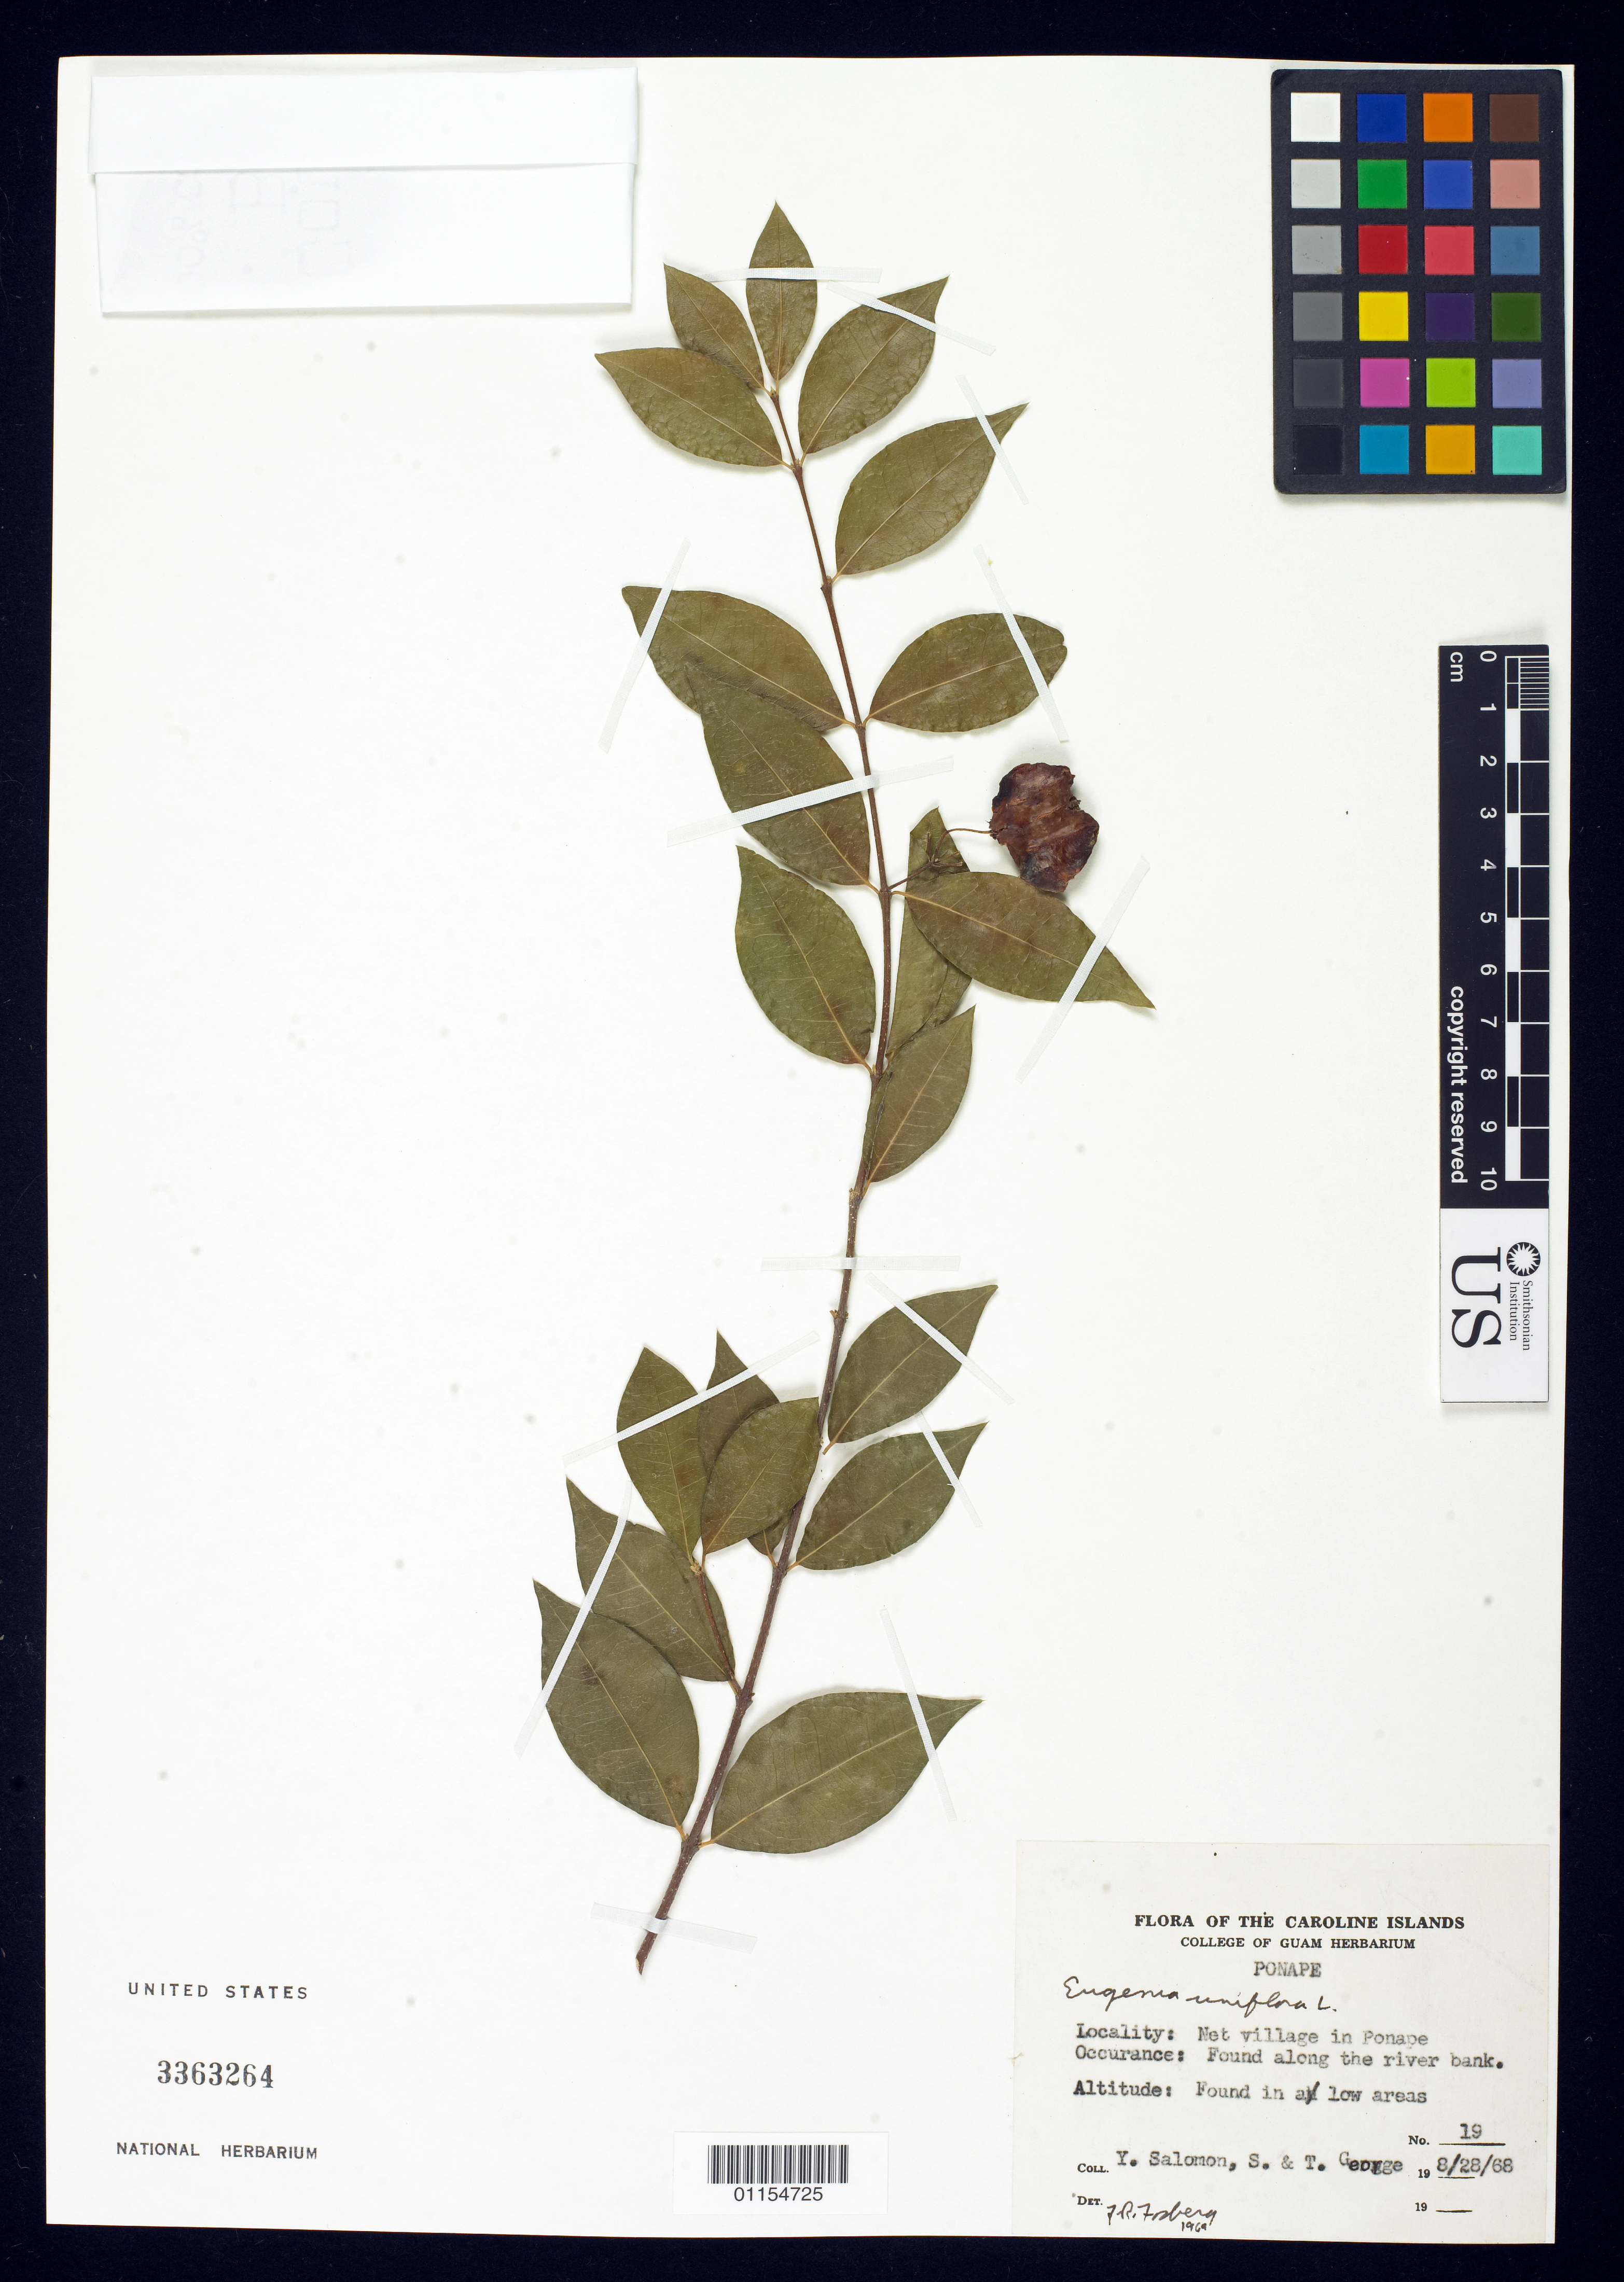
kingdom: Plantae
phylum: Tracheophyta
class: Magnoliopsida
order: Myrtales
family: Myrtaceae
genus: Eugenia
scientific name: Eugenia uniflora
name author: L.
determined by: Fosberg, F. R.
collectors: Y. Salomon, S. George & T. George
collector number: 19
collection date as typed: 28 Aug 1968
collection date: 1968-08-28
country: Micronesia, Federated States of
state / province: Pohnpei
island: Pohnpei [Ponape]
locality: Caroline Islands, Ponape, Net village in Ponape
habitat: river bank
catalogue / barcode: US 3363264